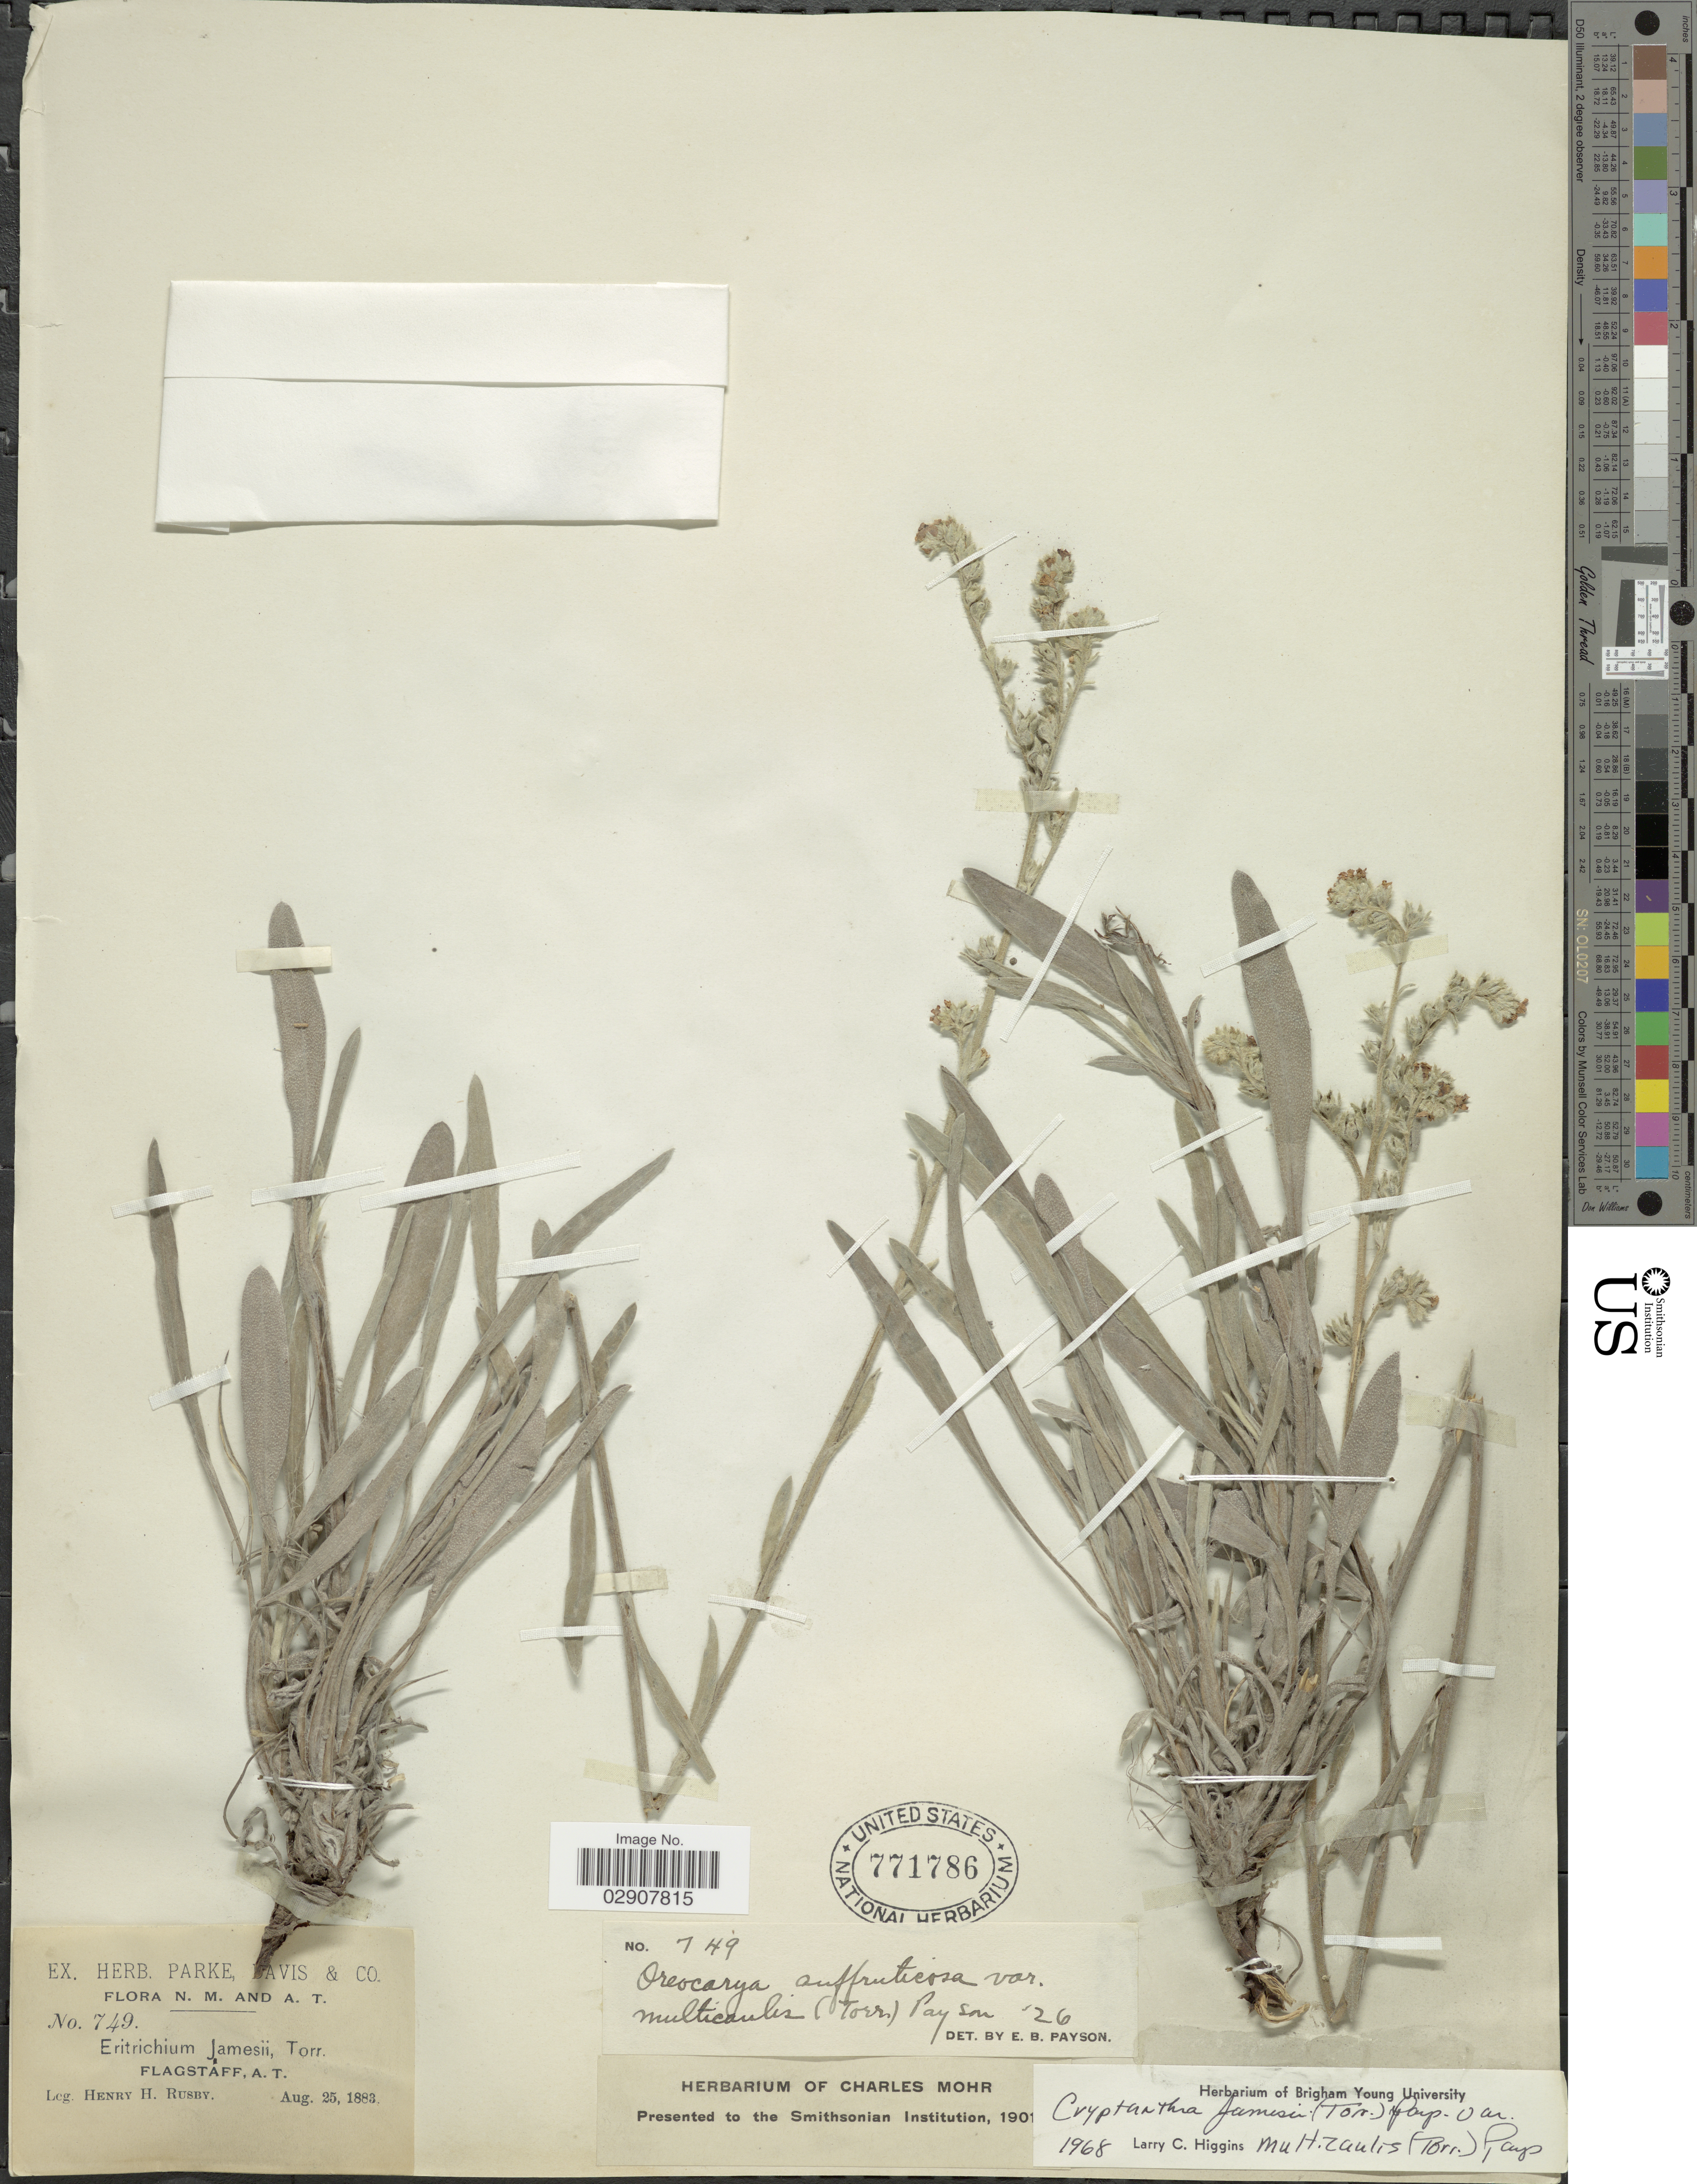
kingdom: Plantae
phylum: Tracheophyta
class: Magnoliopsida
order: Boraginales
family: Boraginaceae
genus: Cryptantha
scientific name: Cryptantha jamesii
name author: (Torr.) Payson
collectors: H. H. Rusby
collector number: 749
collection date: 1883-08-25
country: United States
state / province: Arizona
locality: Flagstaff, A. T.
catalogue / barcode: US 771786